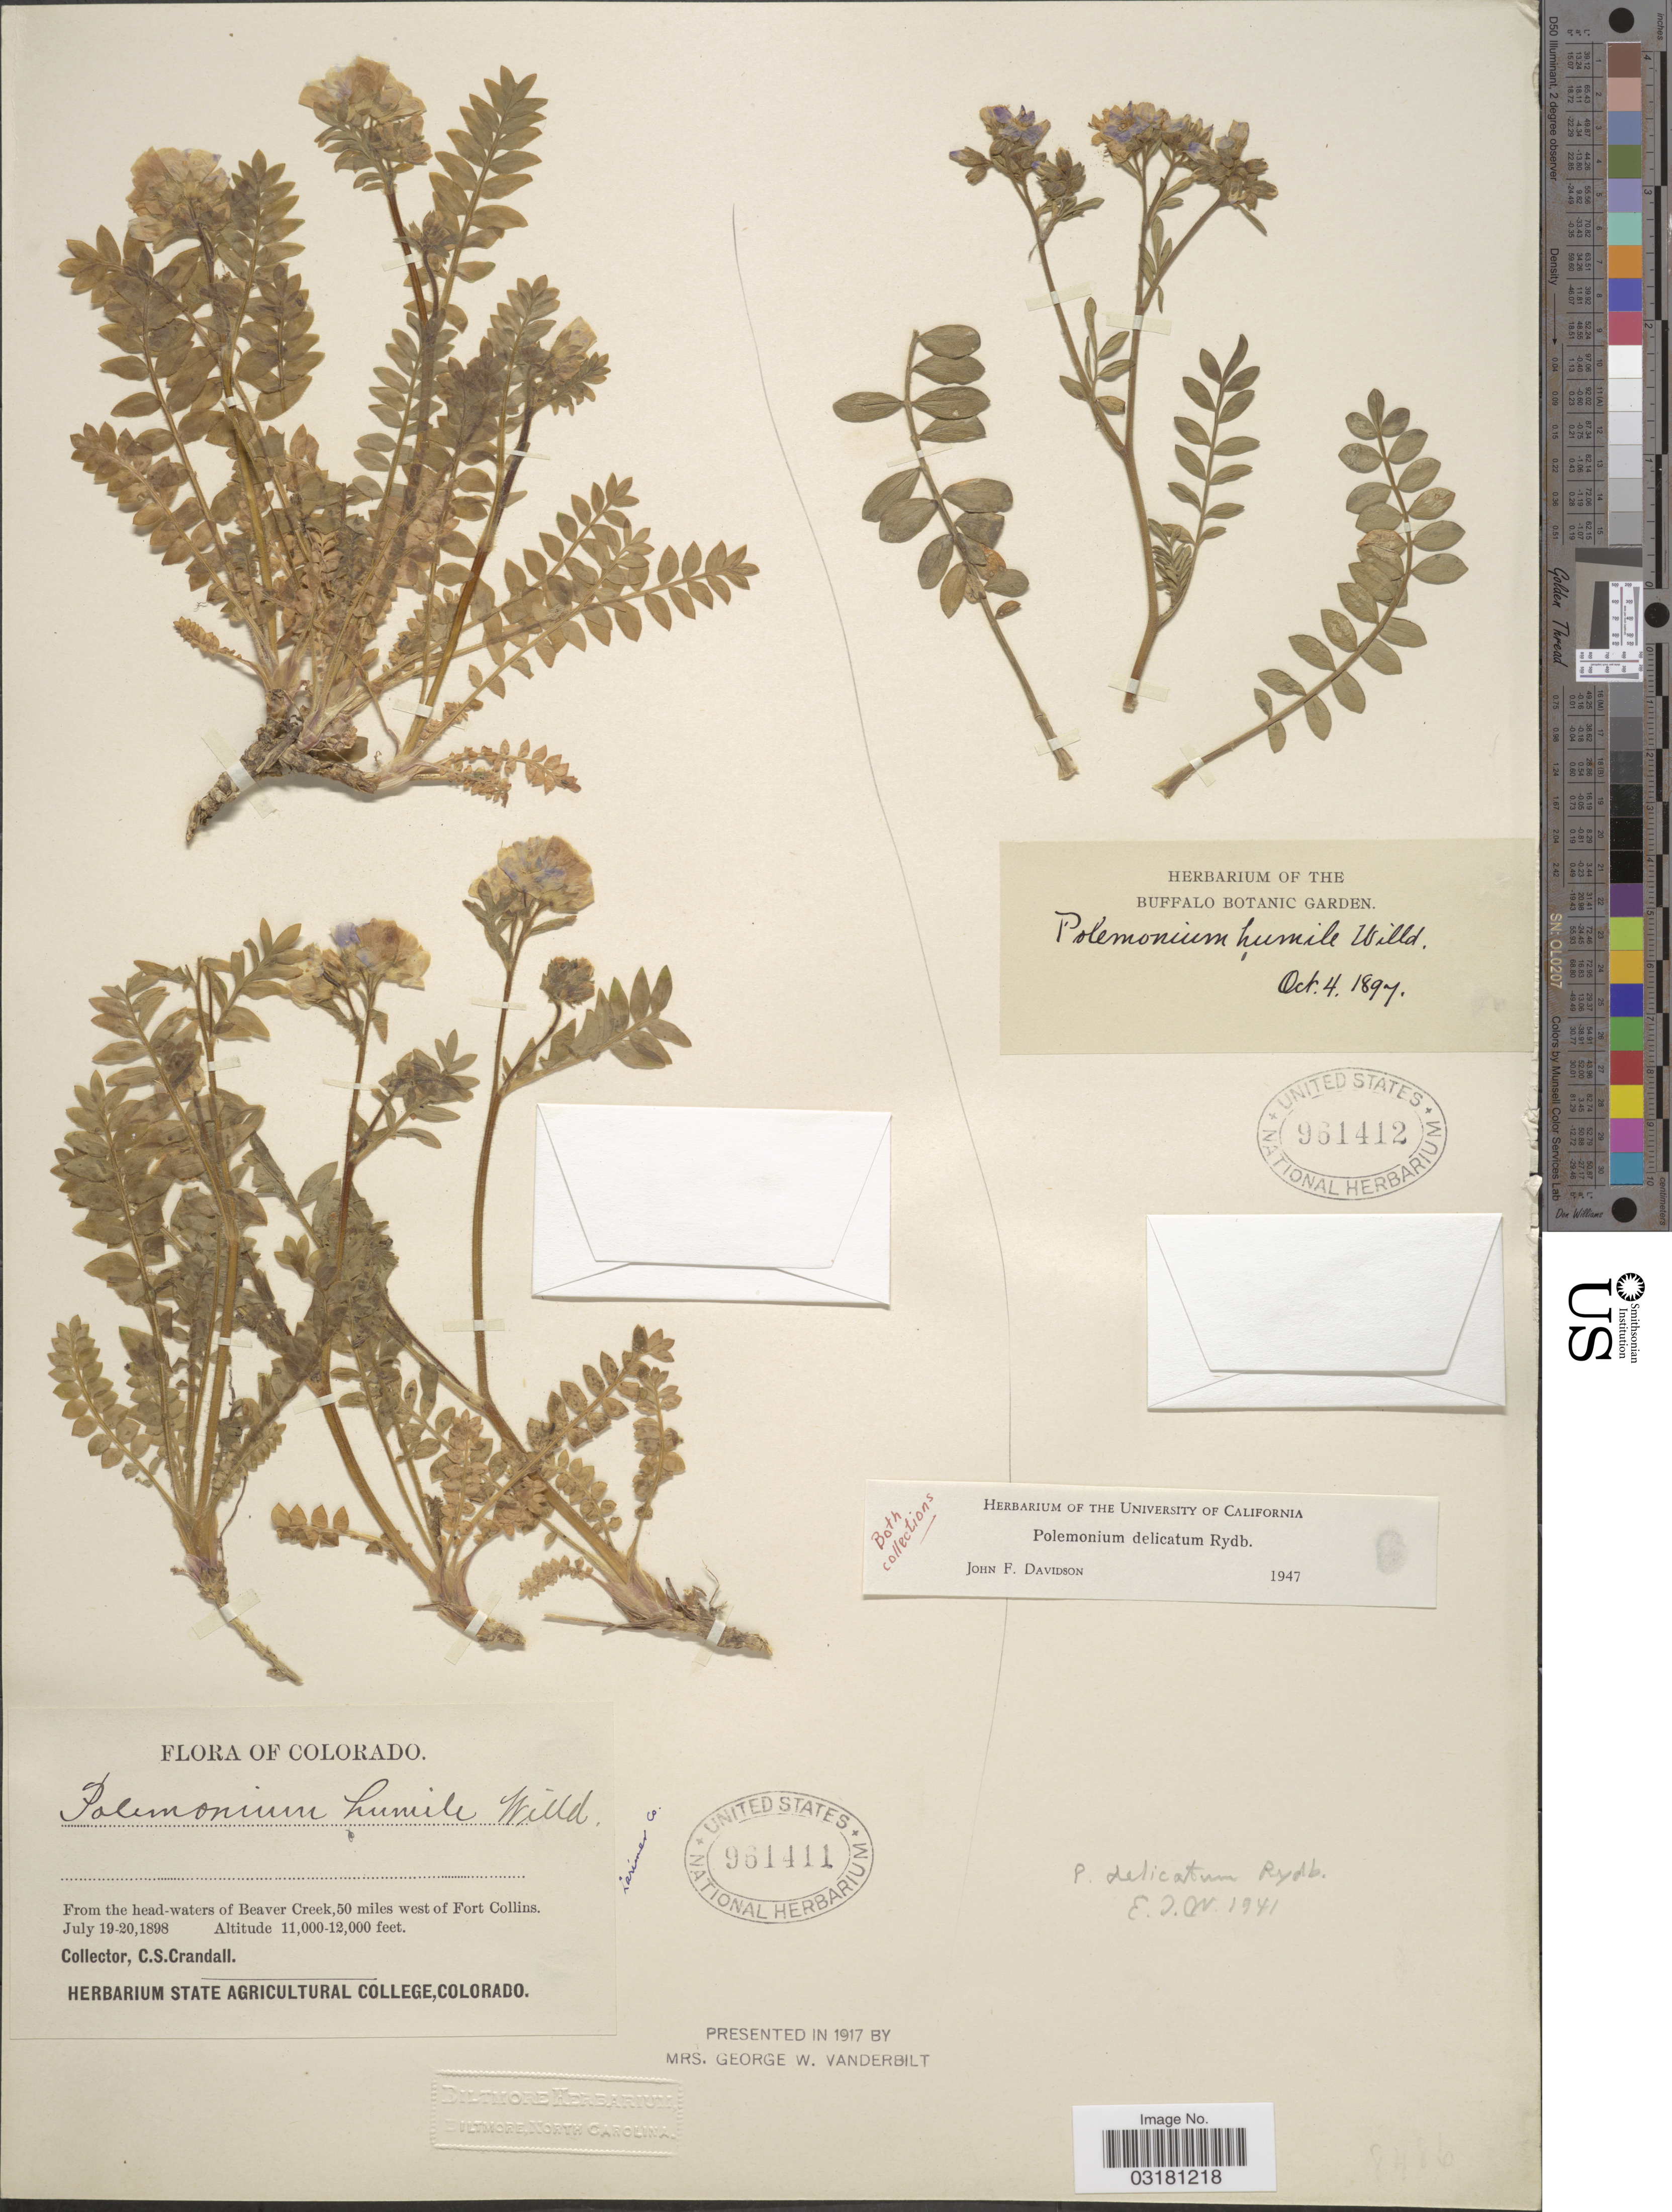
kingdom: Plantae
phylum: Tracheophyta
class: Magnoliopsida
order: Ericales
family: Polemoniaceae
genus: Polemonium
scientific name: Polemonium delicatum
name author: Rydb.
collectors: C. Crandall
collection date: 1898-07-19/1898-07-20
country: United States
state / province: Colorado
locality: From the head-waters of Beaver Creek, 50 miles west of Fort Collins. Larimer Co.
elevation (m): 3353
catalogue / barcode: US 961411